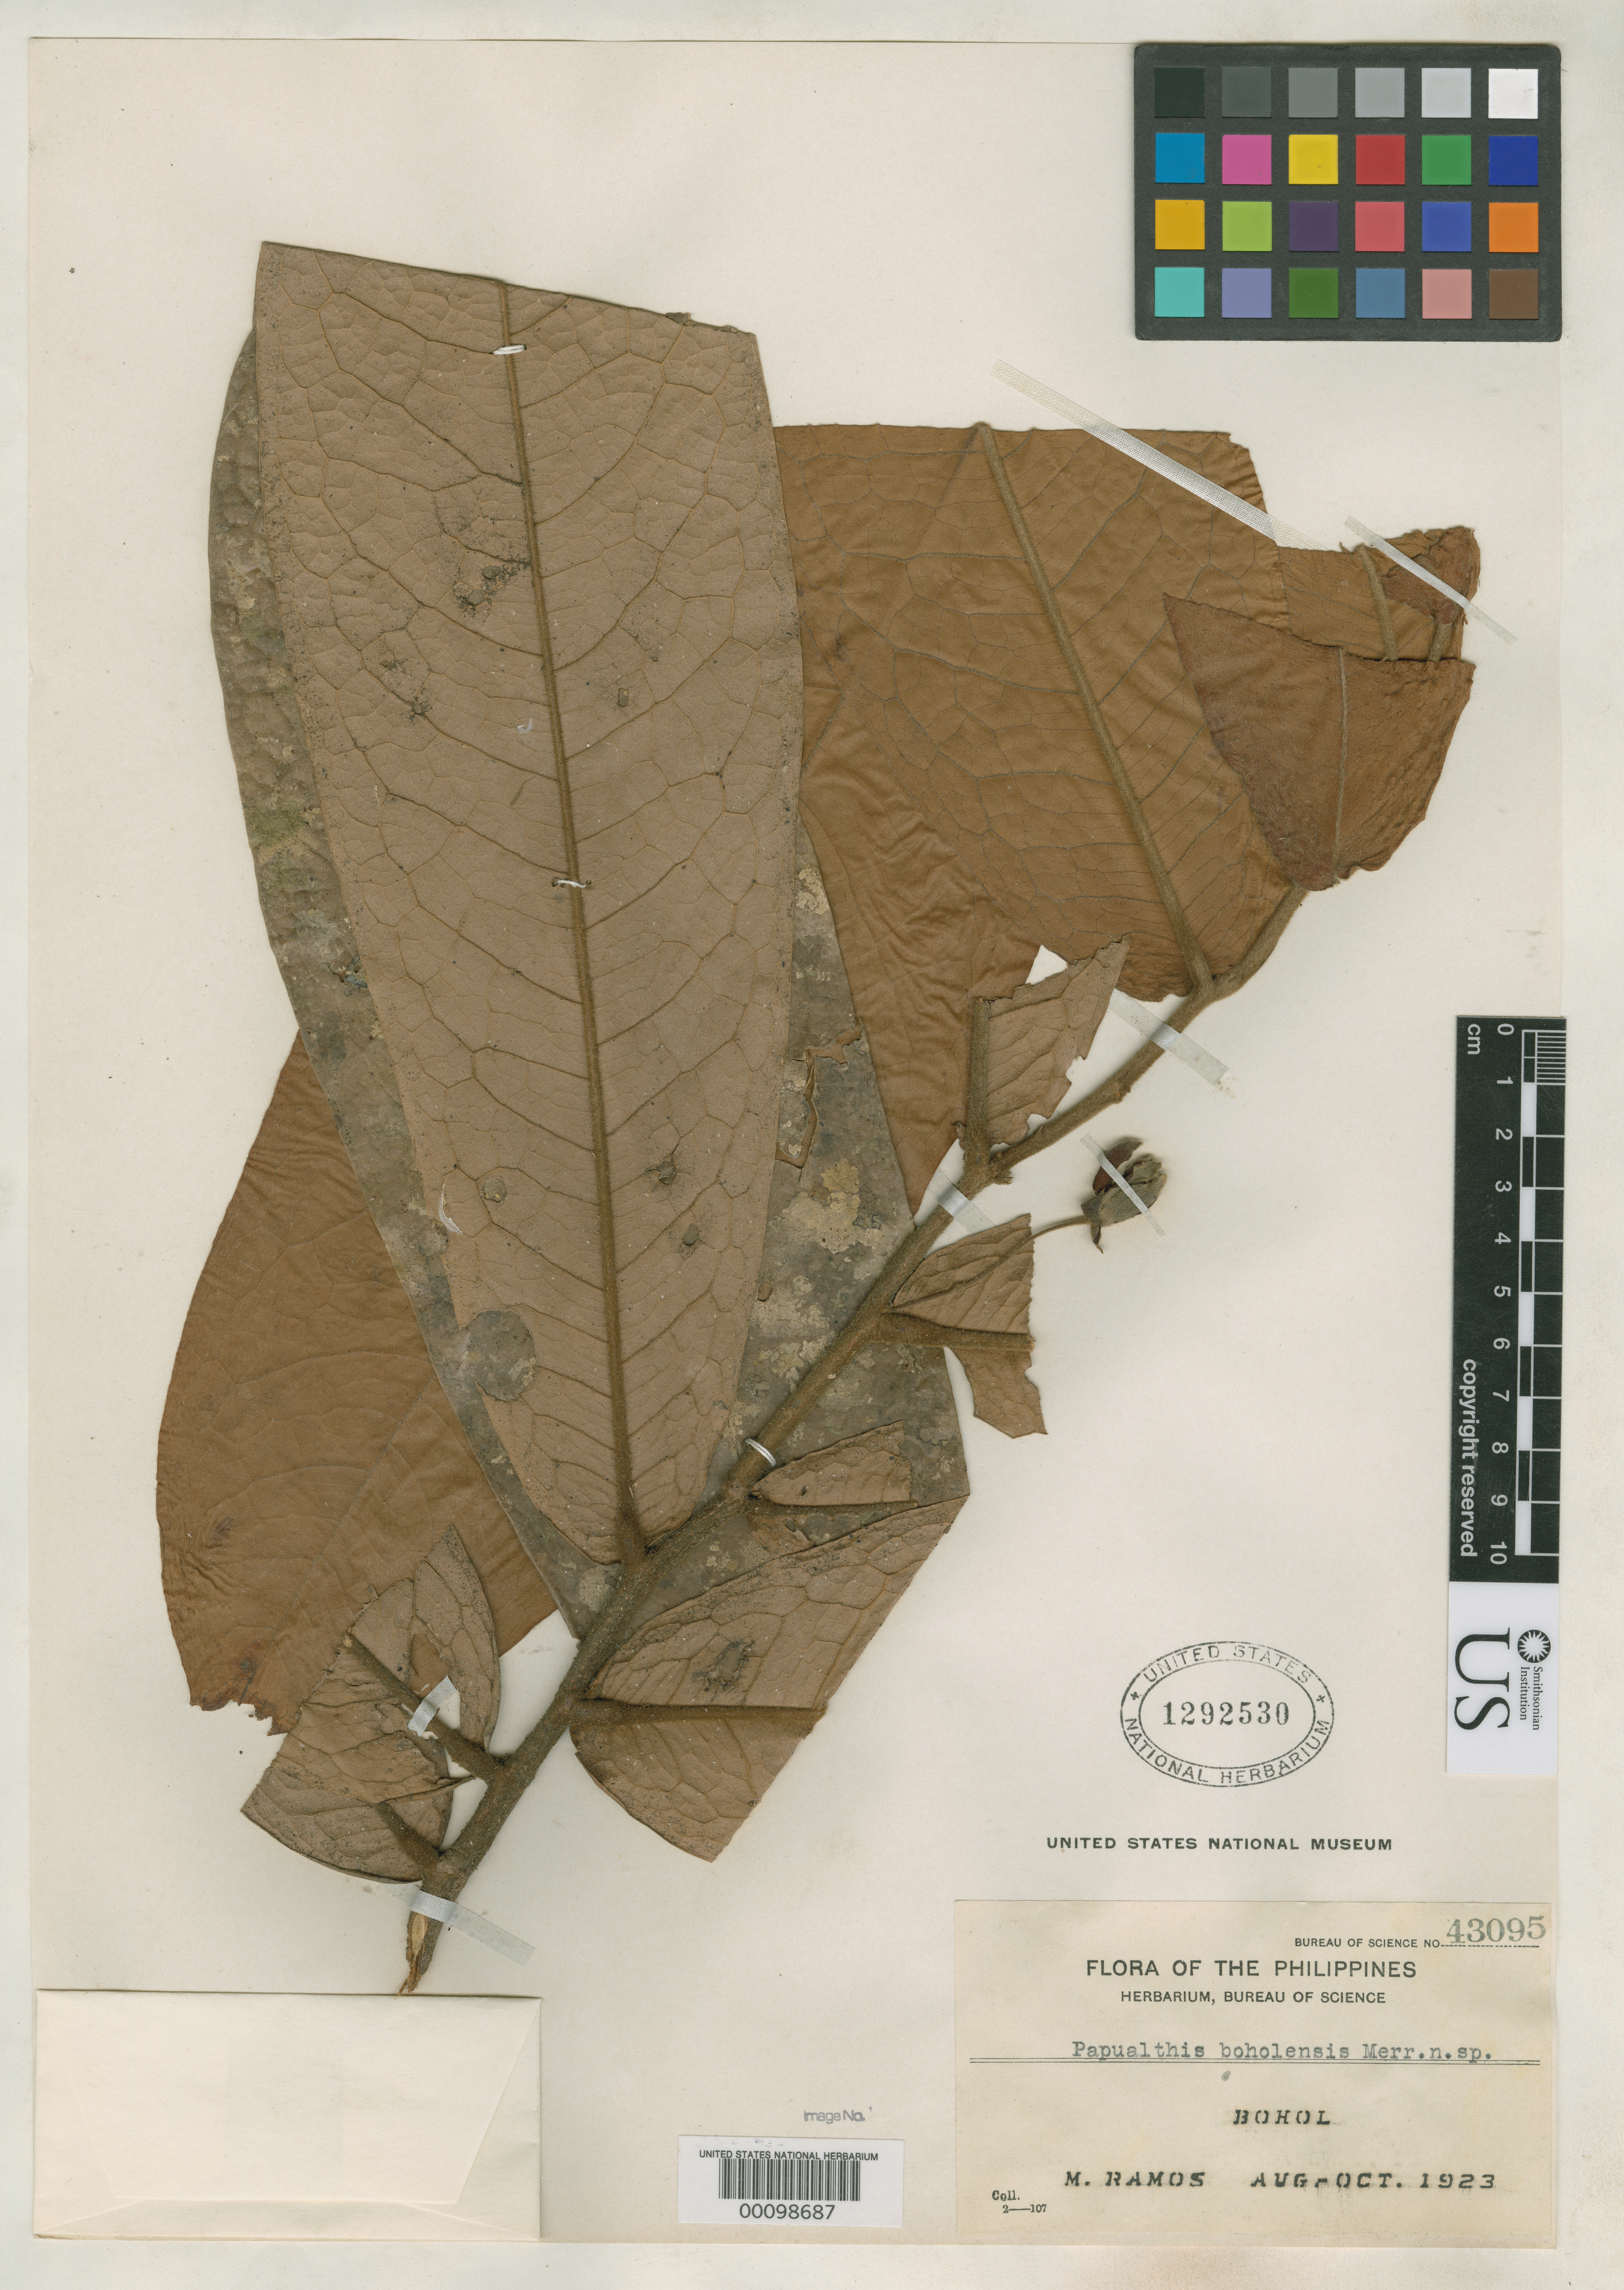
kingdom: Plantae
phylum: Tracheophyta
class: Magnoliopsida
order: Magnoliales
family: Annonaceae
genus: Papualthia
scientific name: Papualthia boholensis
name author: Merr.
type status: Isotype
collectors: M. Ramos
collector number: Bur. Sci. 43095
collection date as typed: Aug 1923 to -- Oct 1923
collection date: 1923-08/1923-10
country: Philippines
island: Bohol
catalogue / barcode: US 1292530